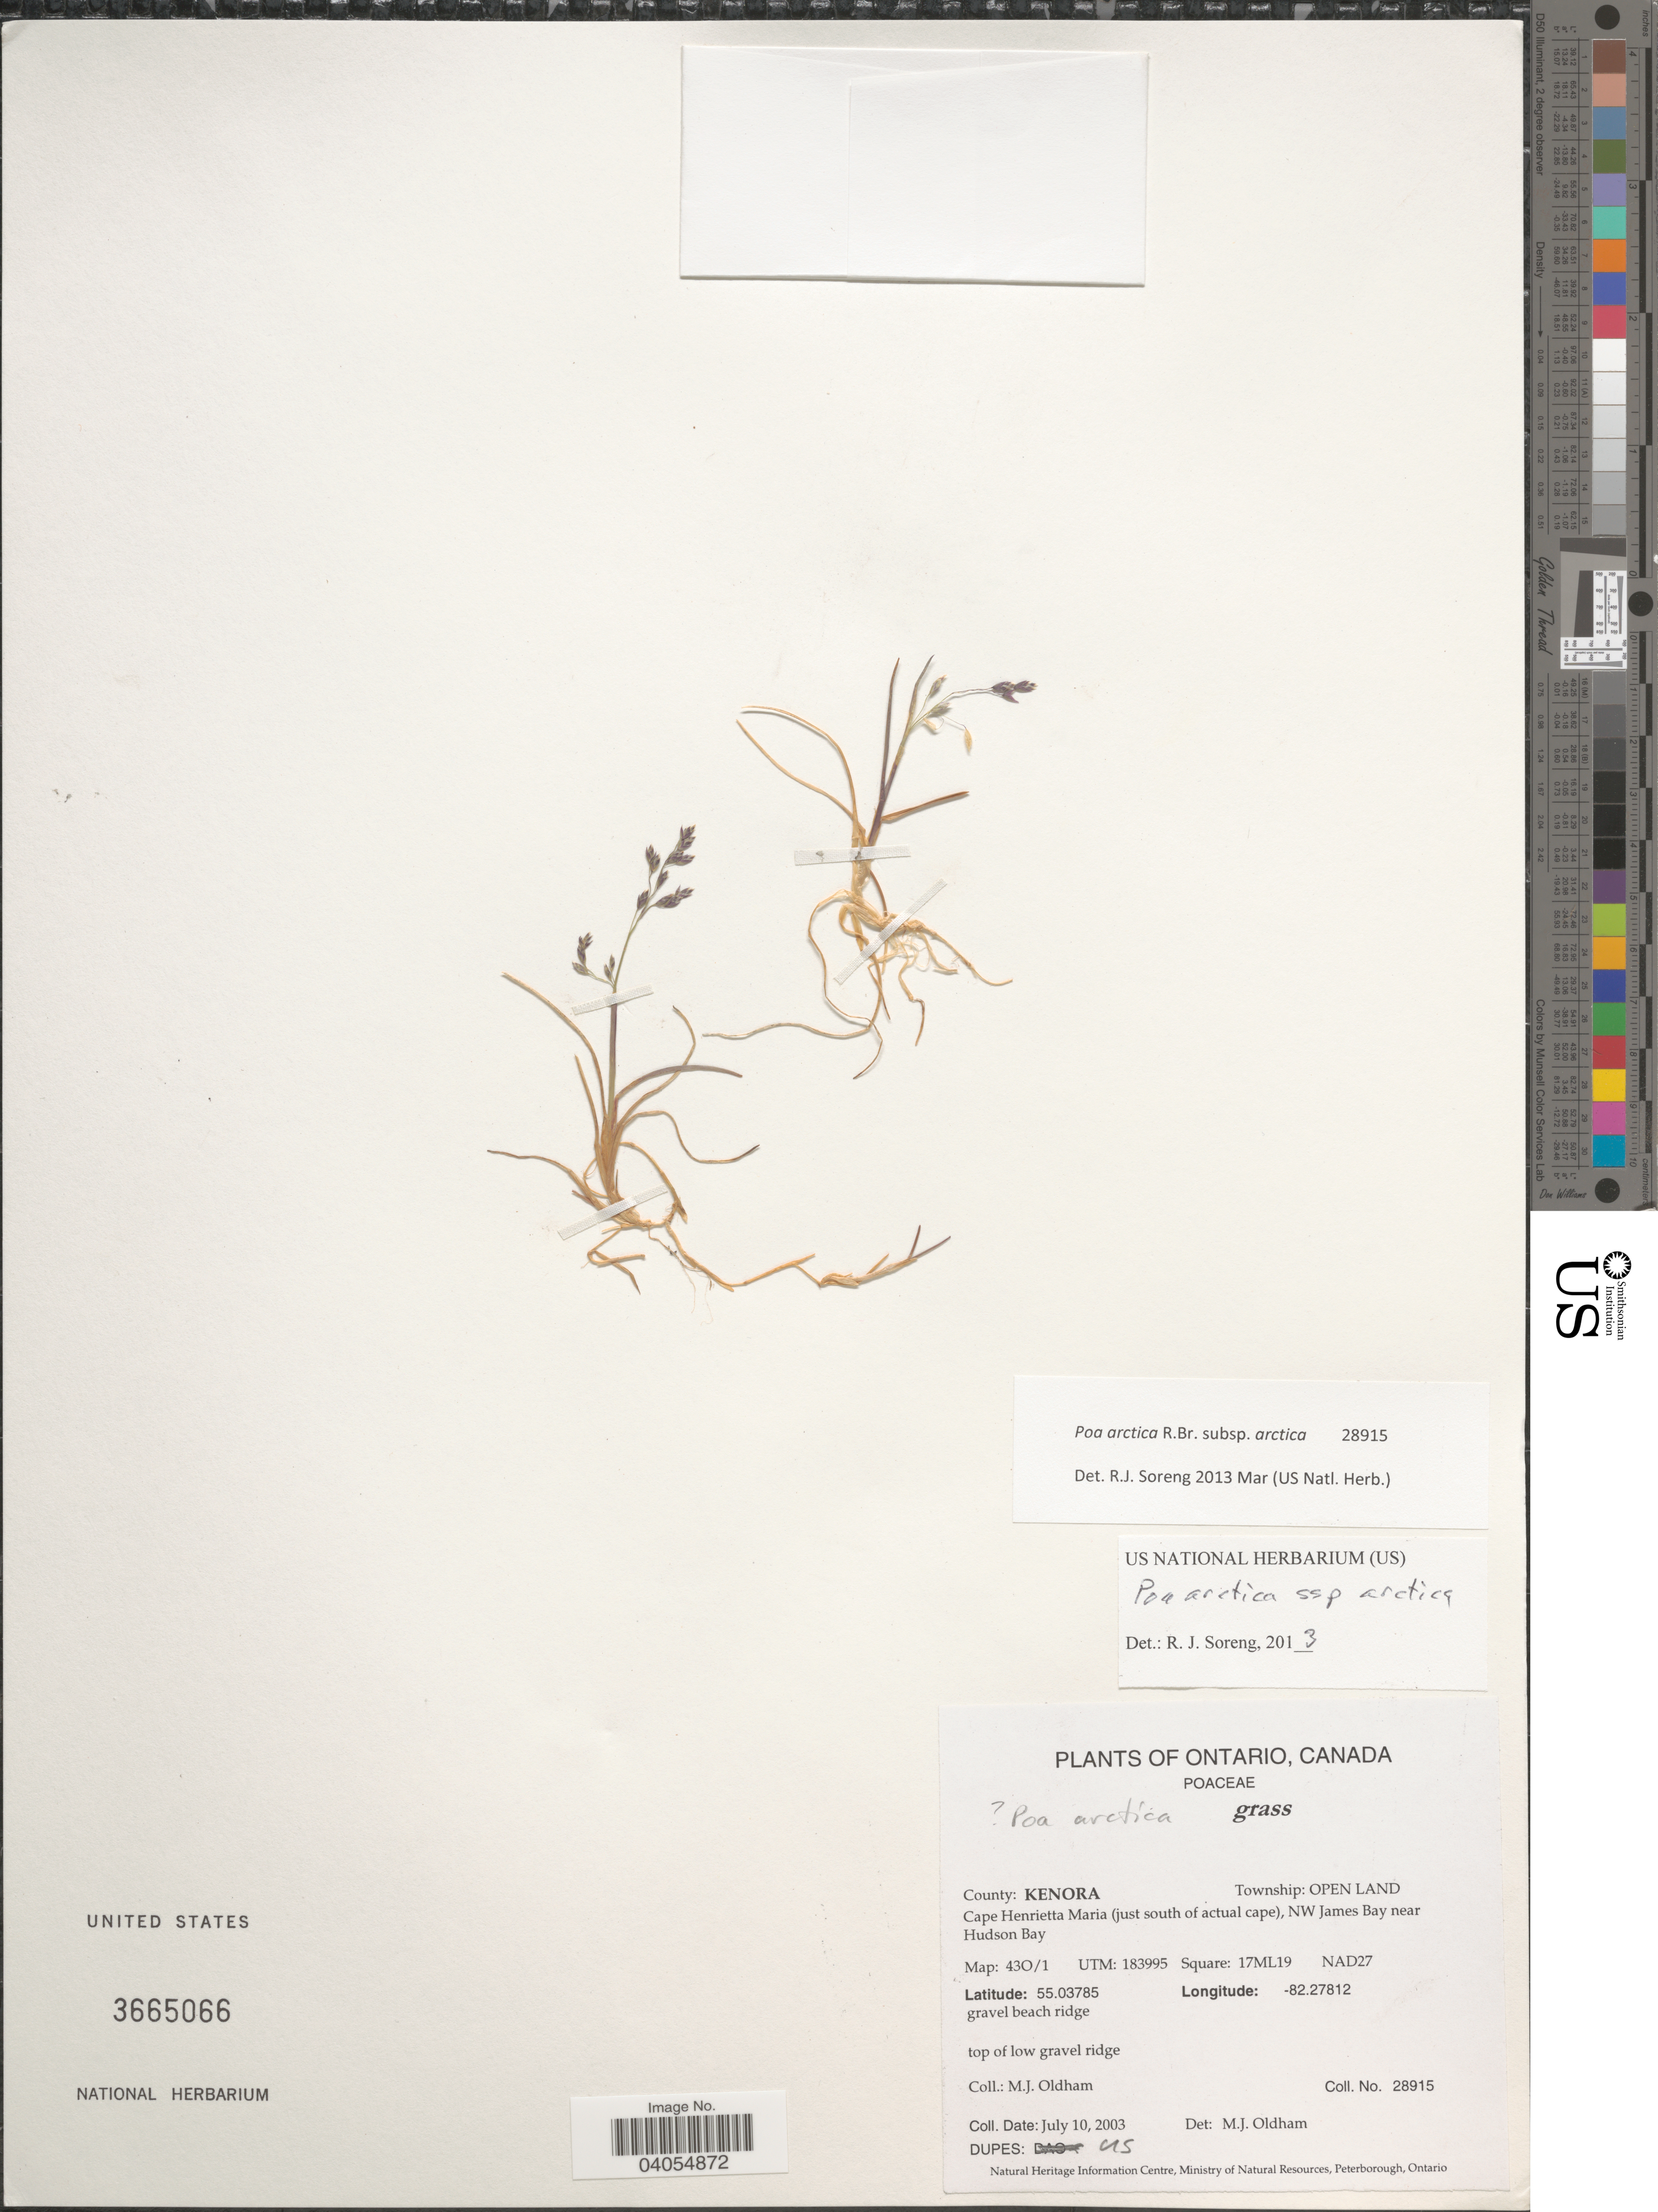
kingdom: Plantae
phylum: Tracheophyta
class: Liliopsida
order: Poales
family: Poaceae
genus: Poa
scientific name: Poa arctica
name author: R. Br.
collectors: M. Oldham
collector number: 28915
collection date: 2003-07-10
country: Canada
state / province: Ontario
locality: County: Kenora. Township: Open Land. Cape Henrietta Marie (just south of actual cape), NW James Bay near Hudson Bay. Map: 430/1 UTM: 183995 Square: 17ML19 NAD27.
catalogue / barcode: US 3665066